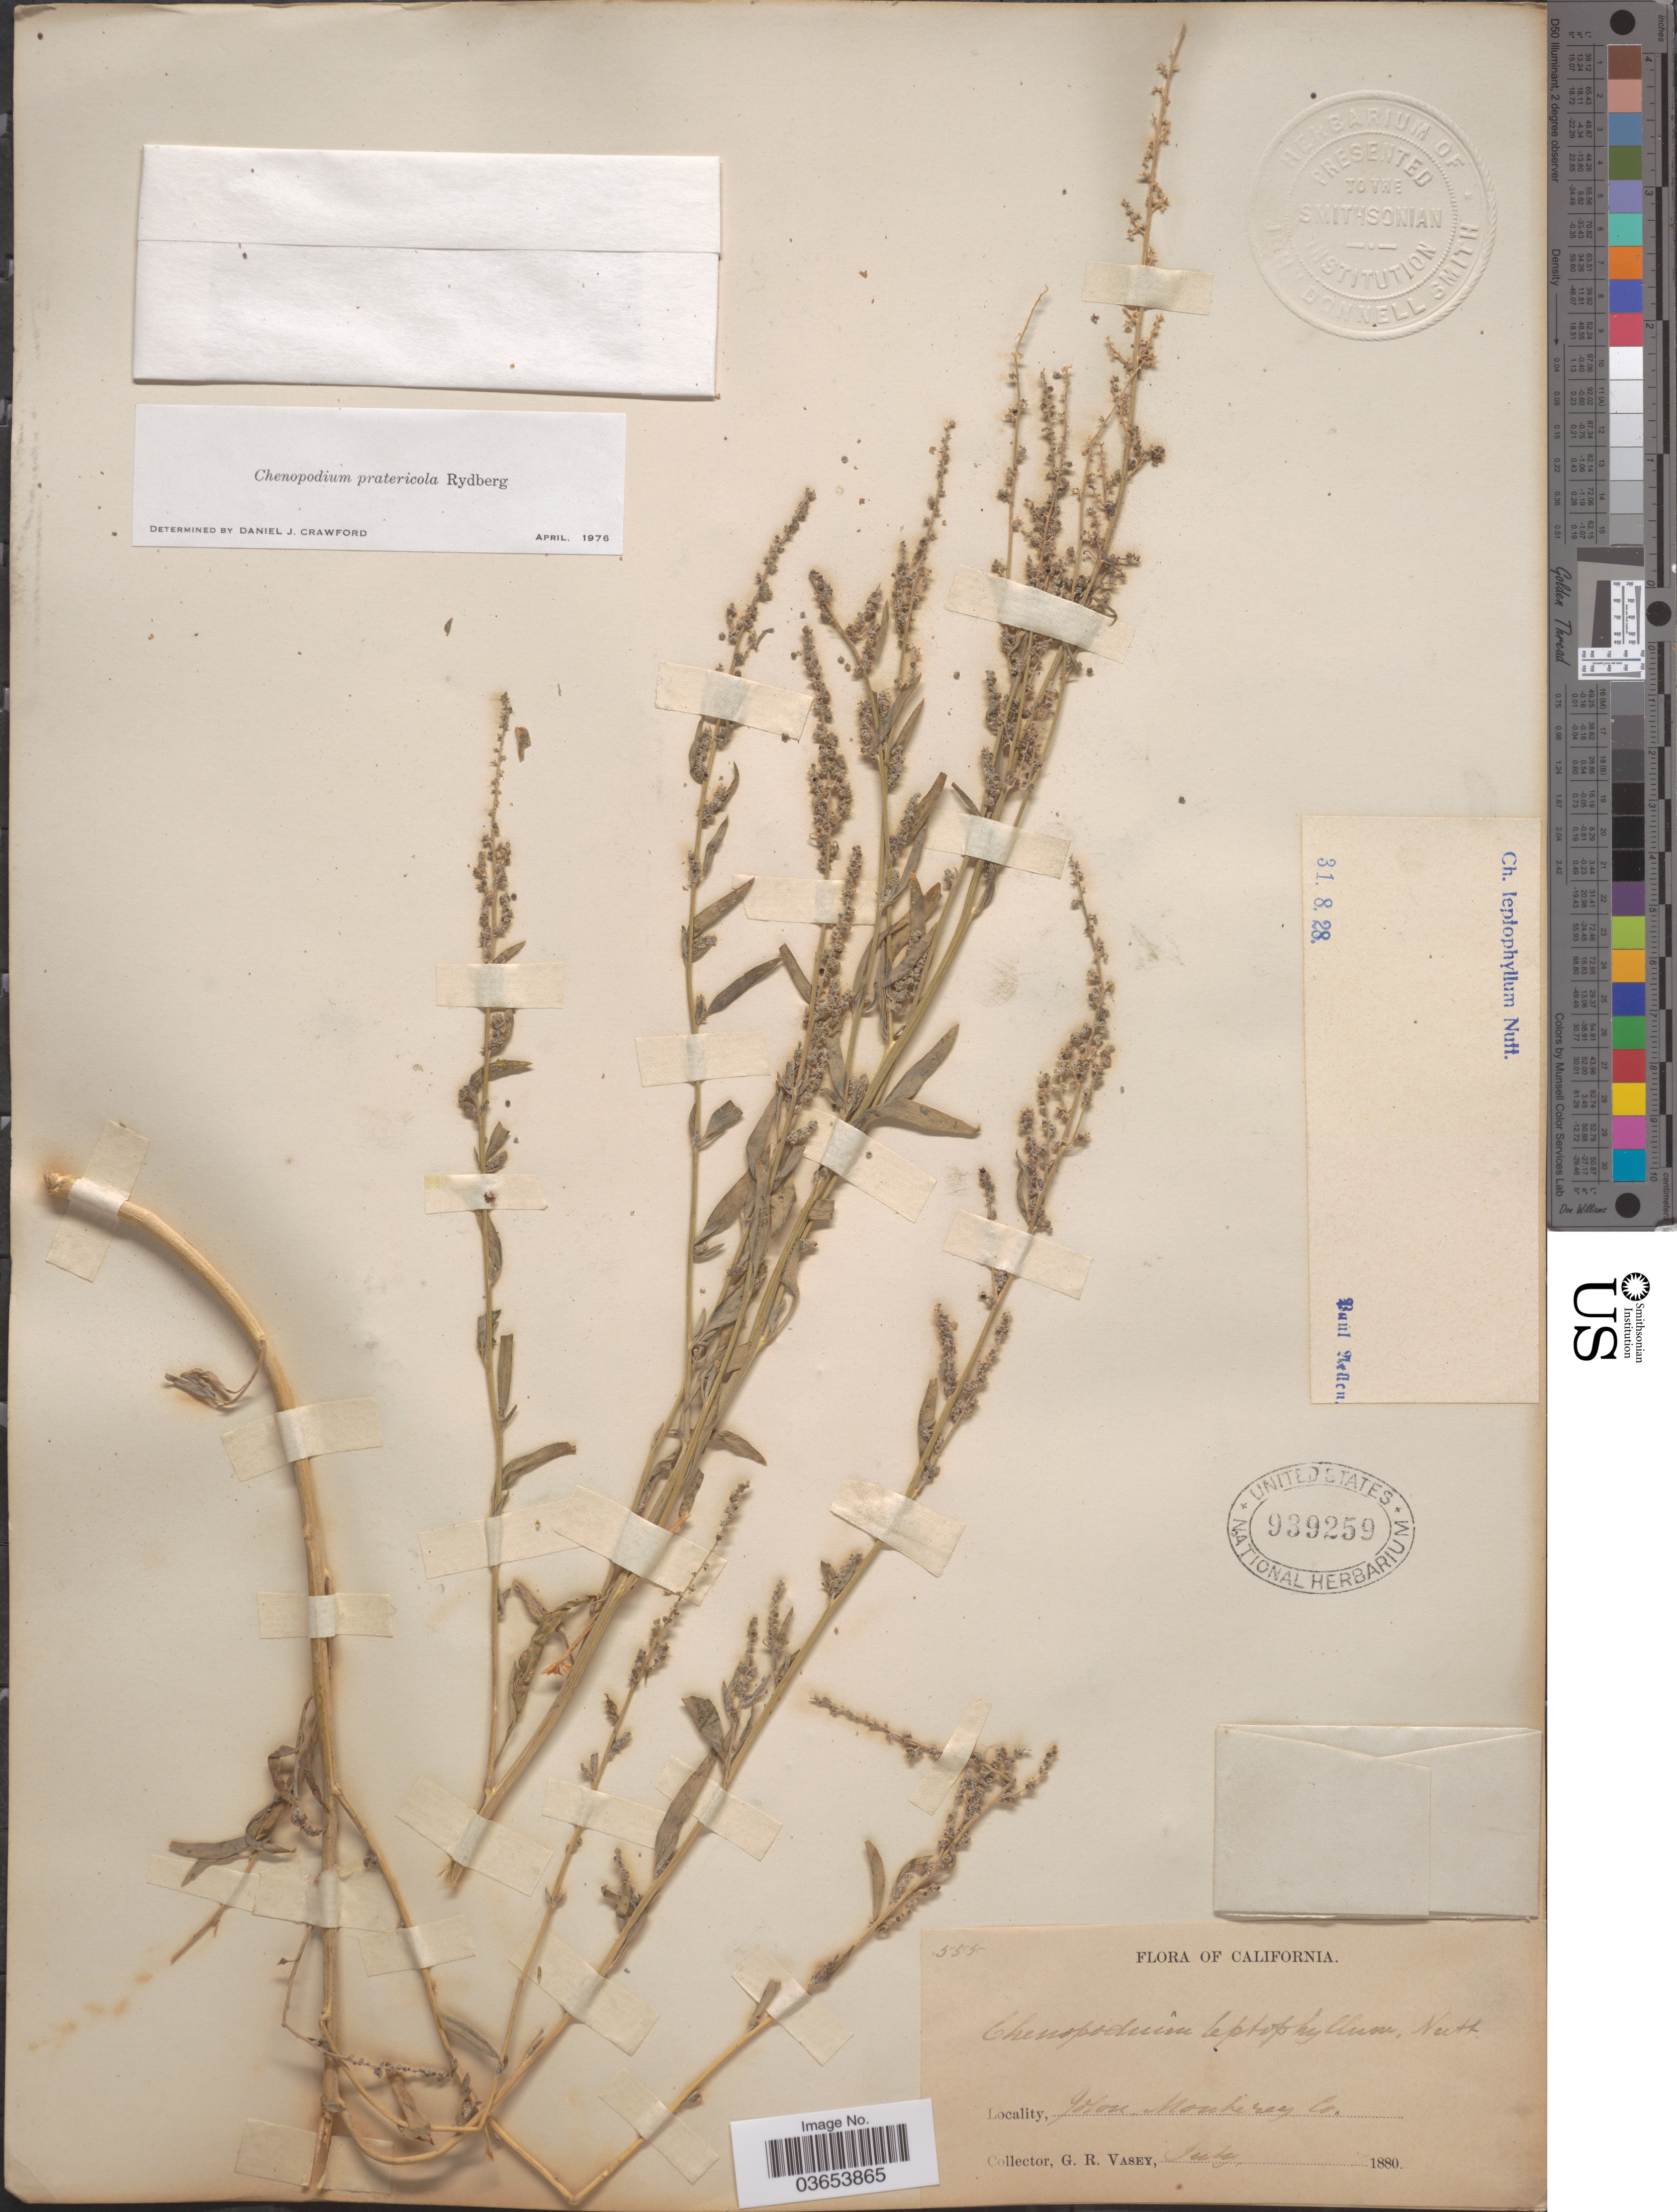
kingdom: Plantae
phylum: Tracheophyta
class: Magnoliopsida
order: Caryophyllales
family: Amaranthaceae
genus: Chenopodium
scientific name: Chenopodium pratericola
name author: Rydb.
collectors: G. R. Vasey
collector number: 555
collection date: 1880-07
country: United States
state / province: California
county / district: Monterey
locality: Jolon Monterey Co.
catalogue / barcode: US 939259